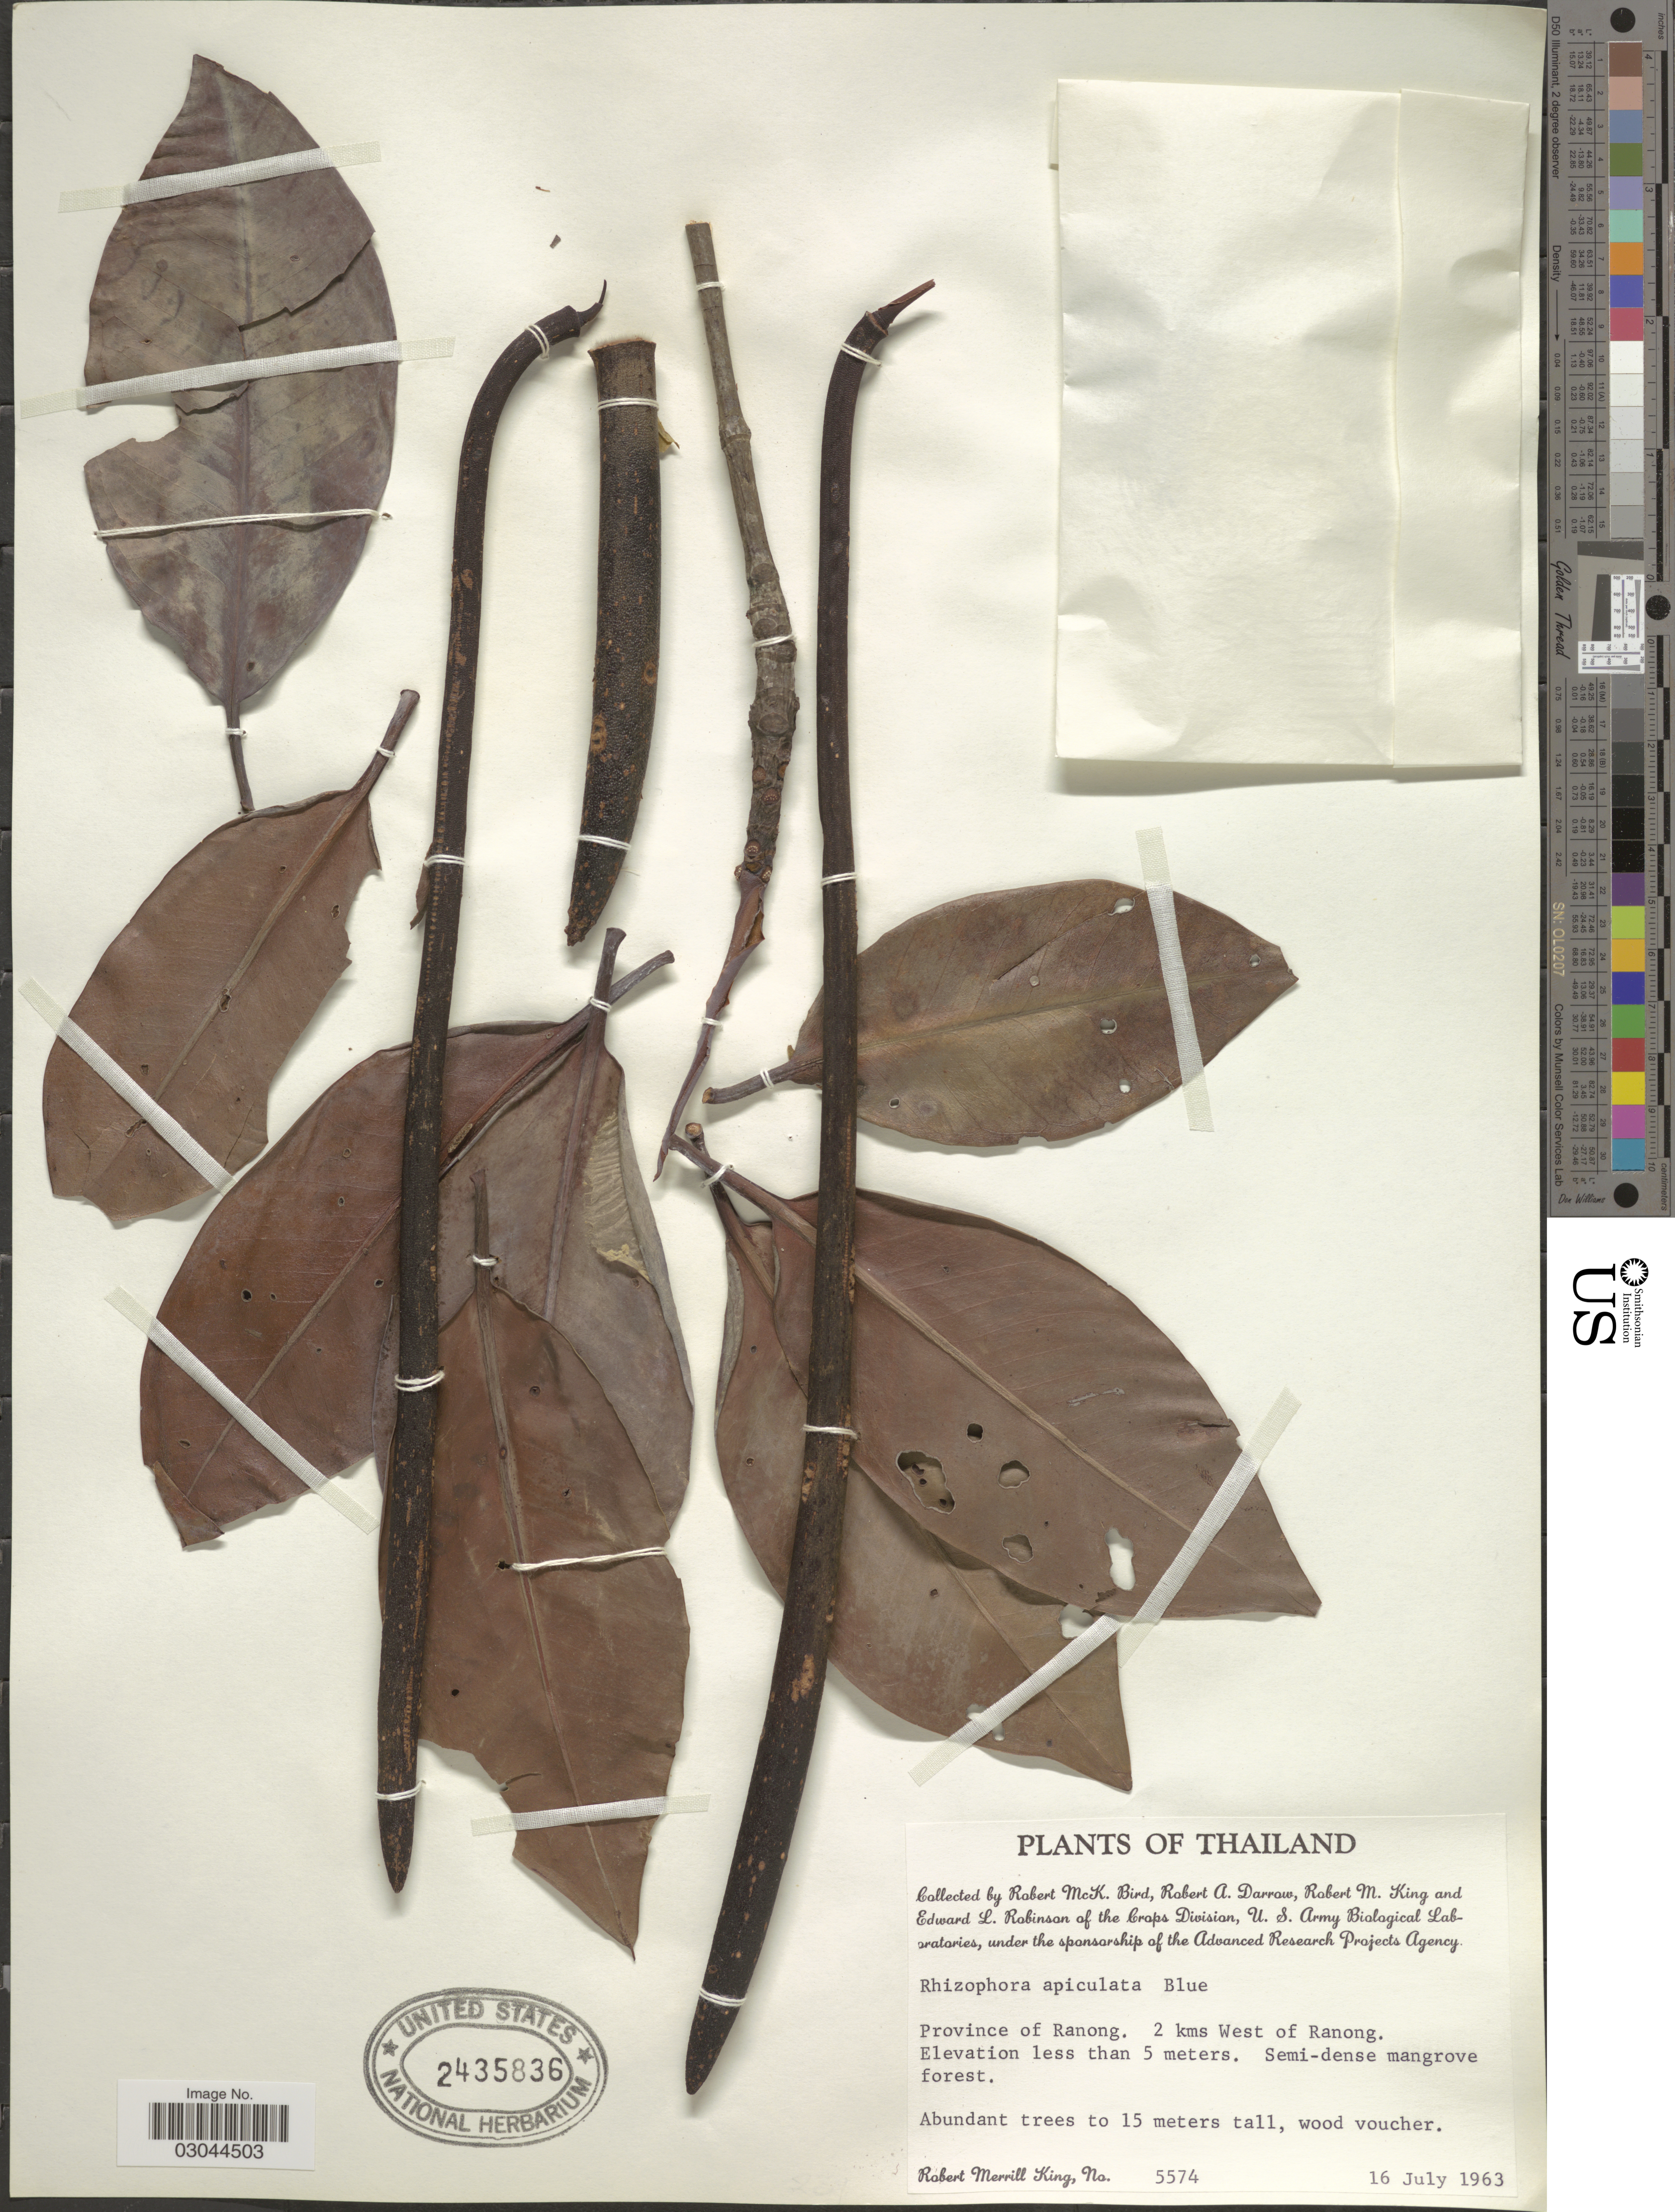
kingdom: Plantae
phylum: Tracheophyta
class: Magnoliopsida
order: Malpighiales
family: Rhizophoraceae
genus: Rhizophora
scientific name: Rhizophora apiculata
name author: Blume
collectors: R. M. King, R. M. Bird, R. A. Darrow & E. L. Robinson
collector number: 5574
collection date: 1963-07-16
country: Thailand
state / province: Ranong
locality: Province of Ranong. 2 kms West of Ranong.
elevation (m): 5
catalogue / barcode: US 2435836